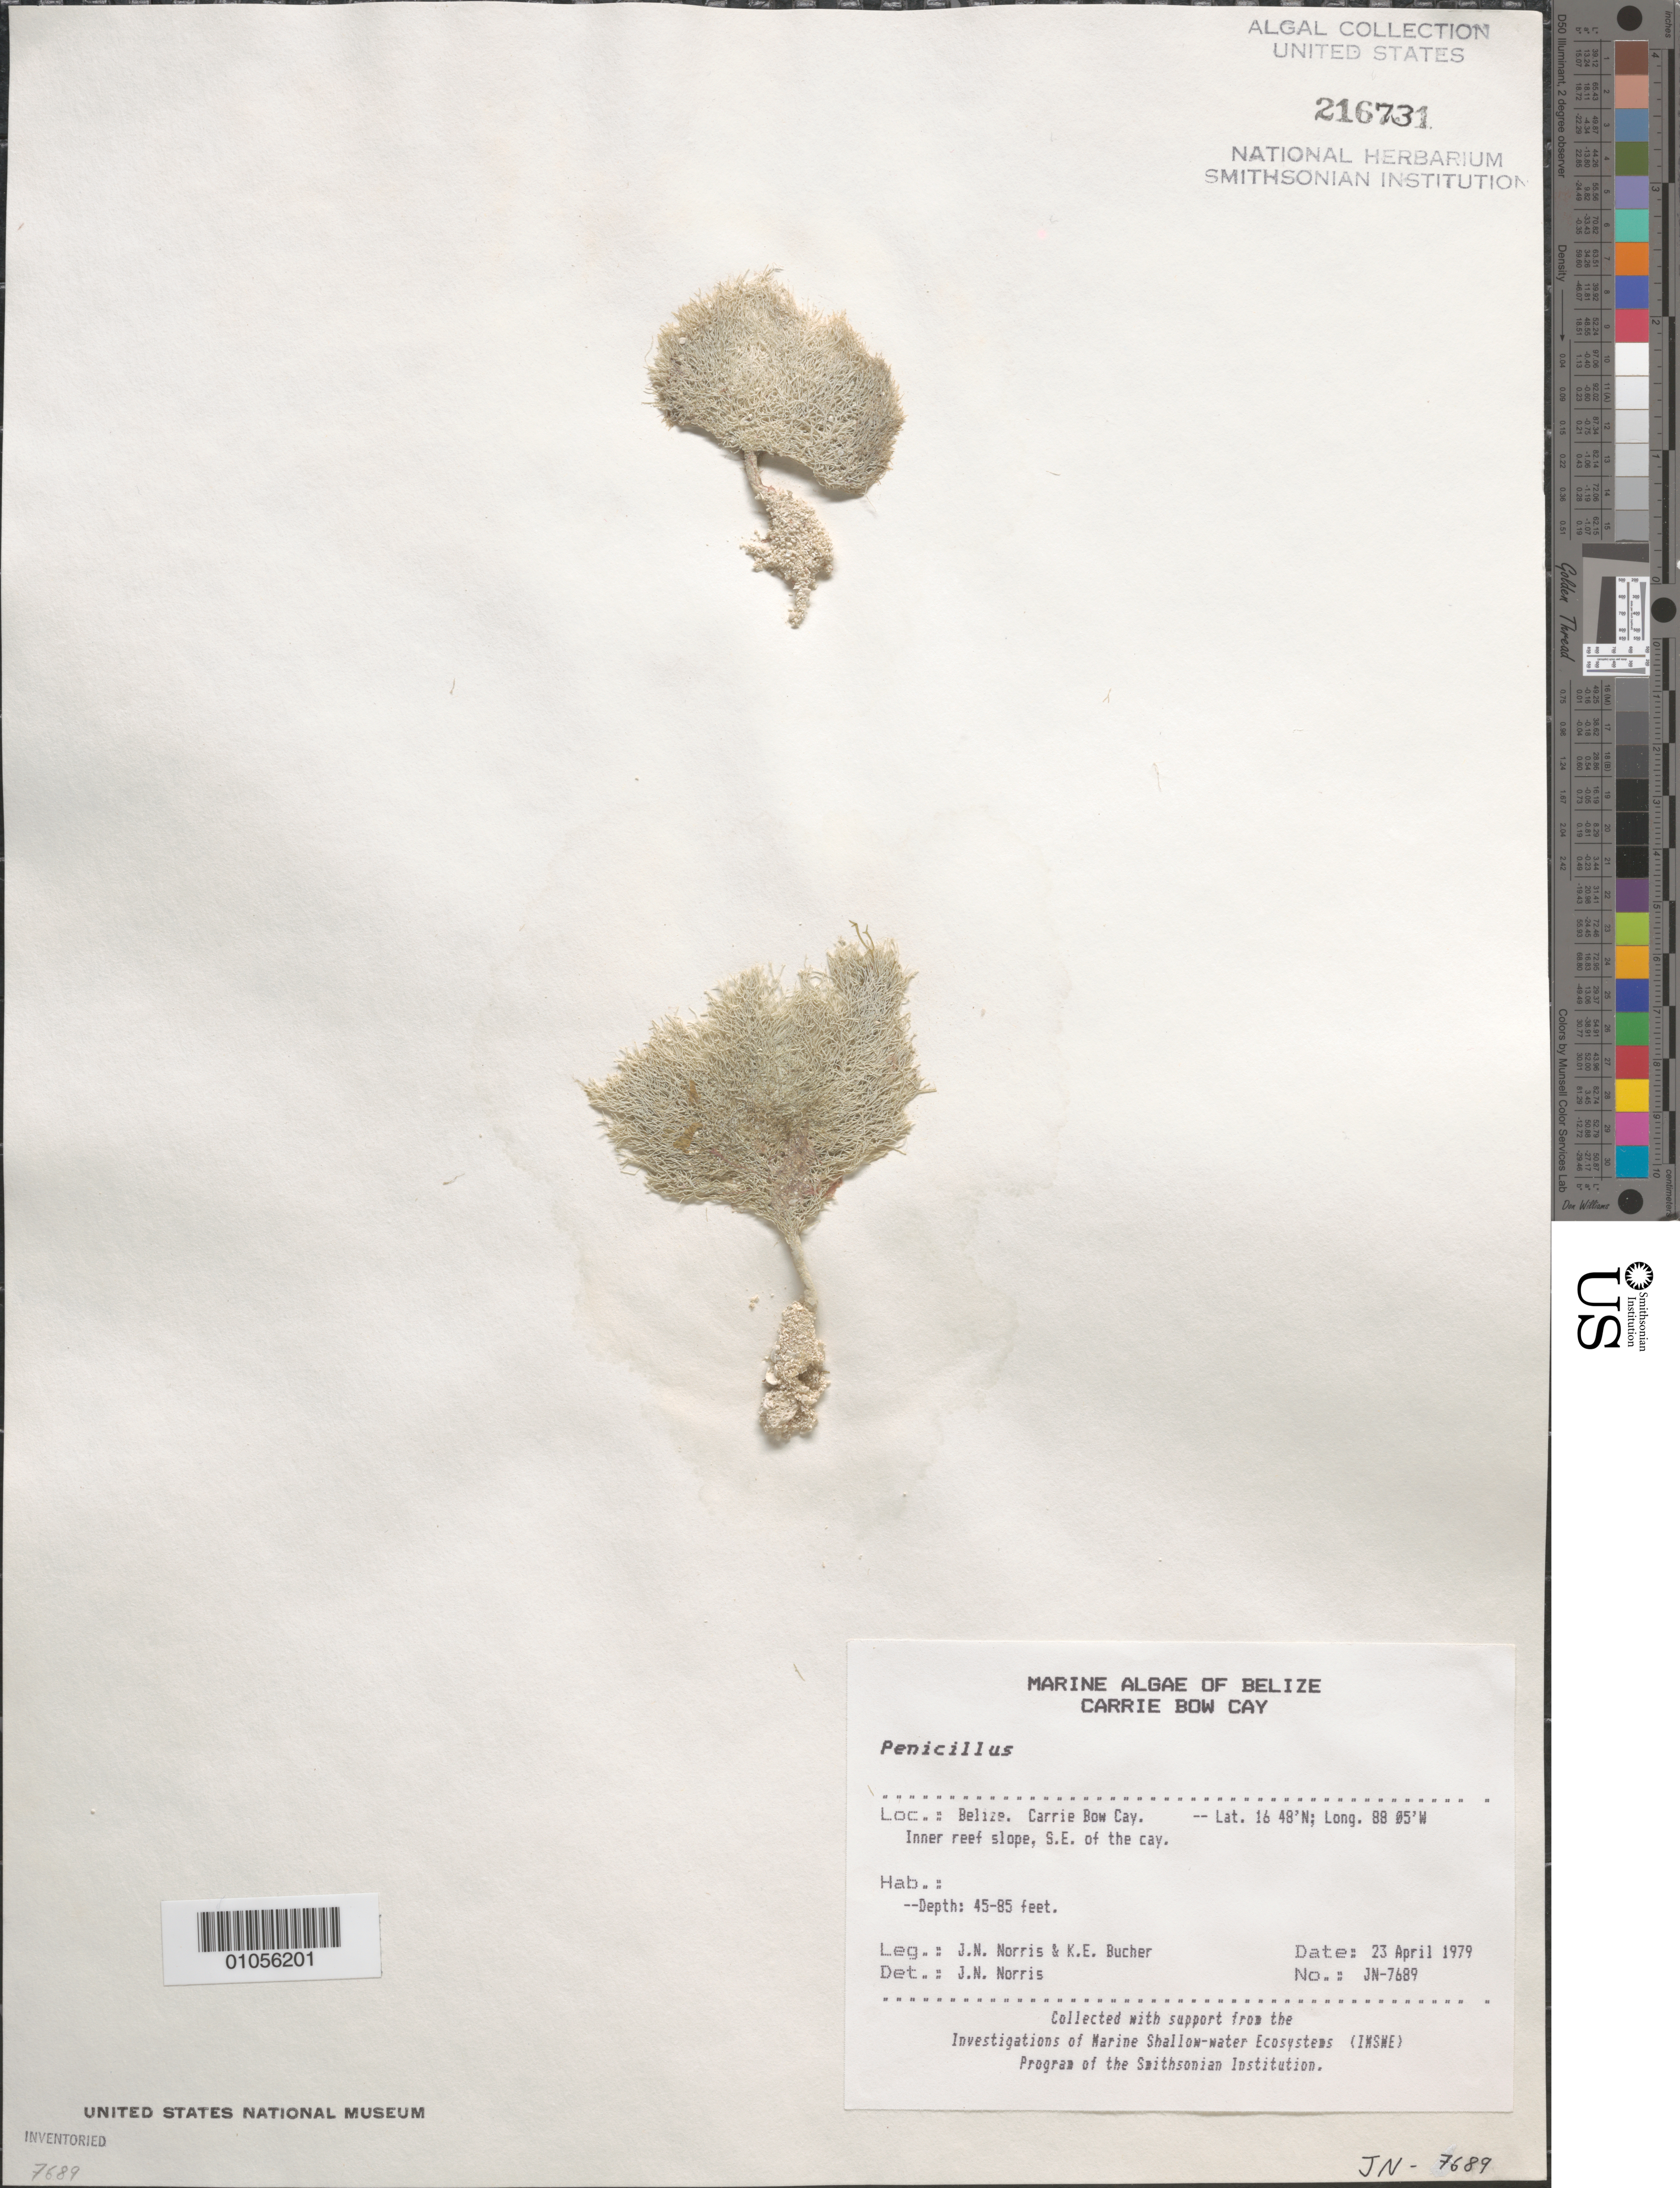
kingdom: Plantae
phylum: Chlorophyta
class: Ulvophyceae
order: Bryopsidales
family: Udoteaceae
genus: Penicillus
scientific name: Penicillus sp.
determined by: Norris, James N.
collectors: J. N. Norris & K. E. Bucher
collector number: JN-7689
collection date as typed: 23 Apr 1979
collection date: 1979-04-23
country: Belize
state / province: Stann Creek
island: Carrie Bow Cay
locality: Southeast of Carrie Bow Cay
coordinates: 16 48'N, 88 05'W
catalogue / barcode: US 216731